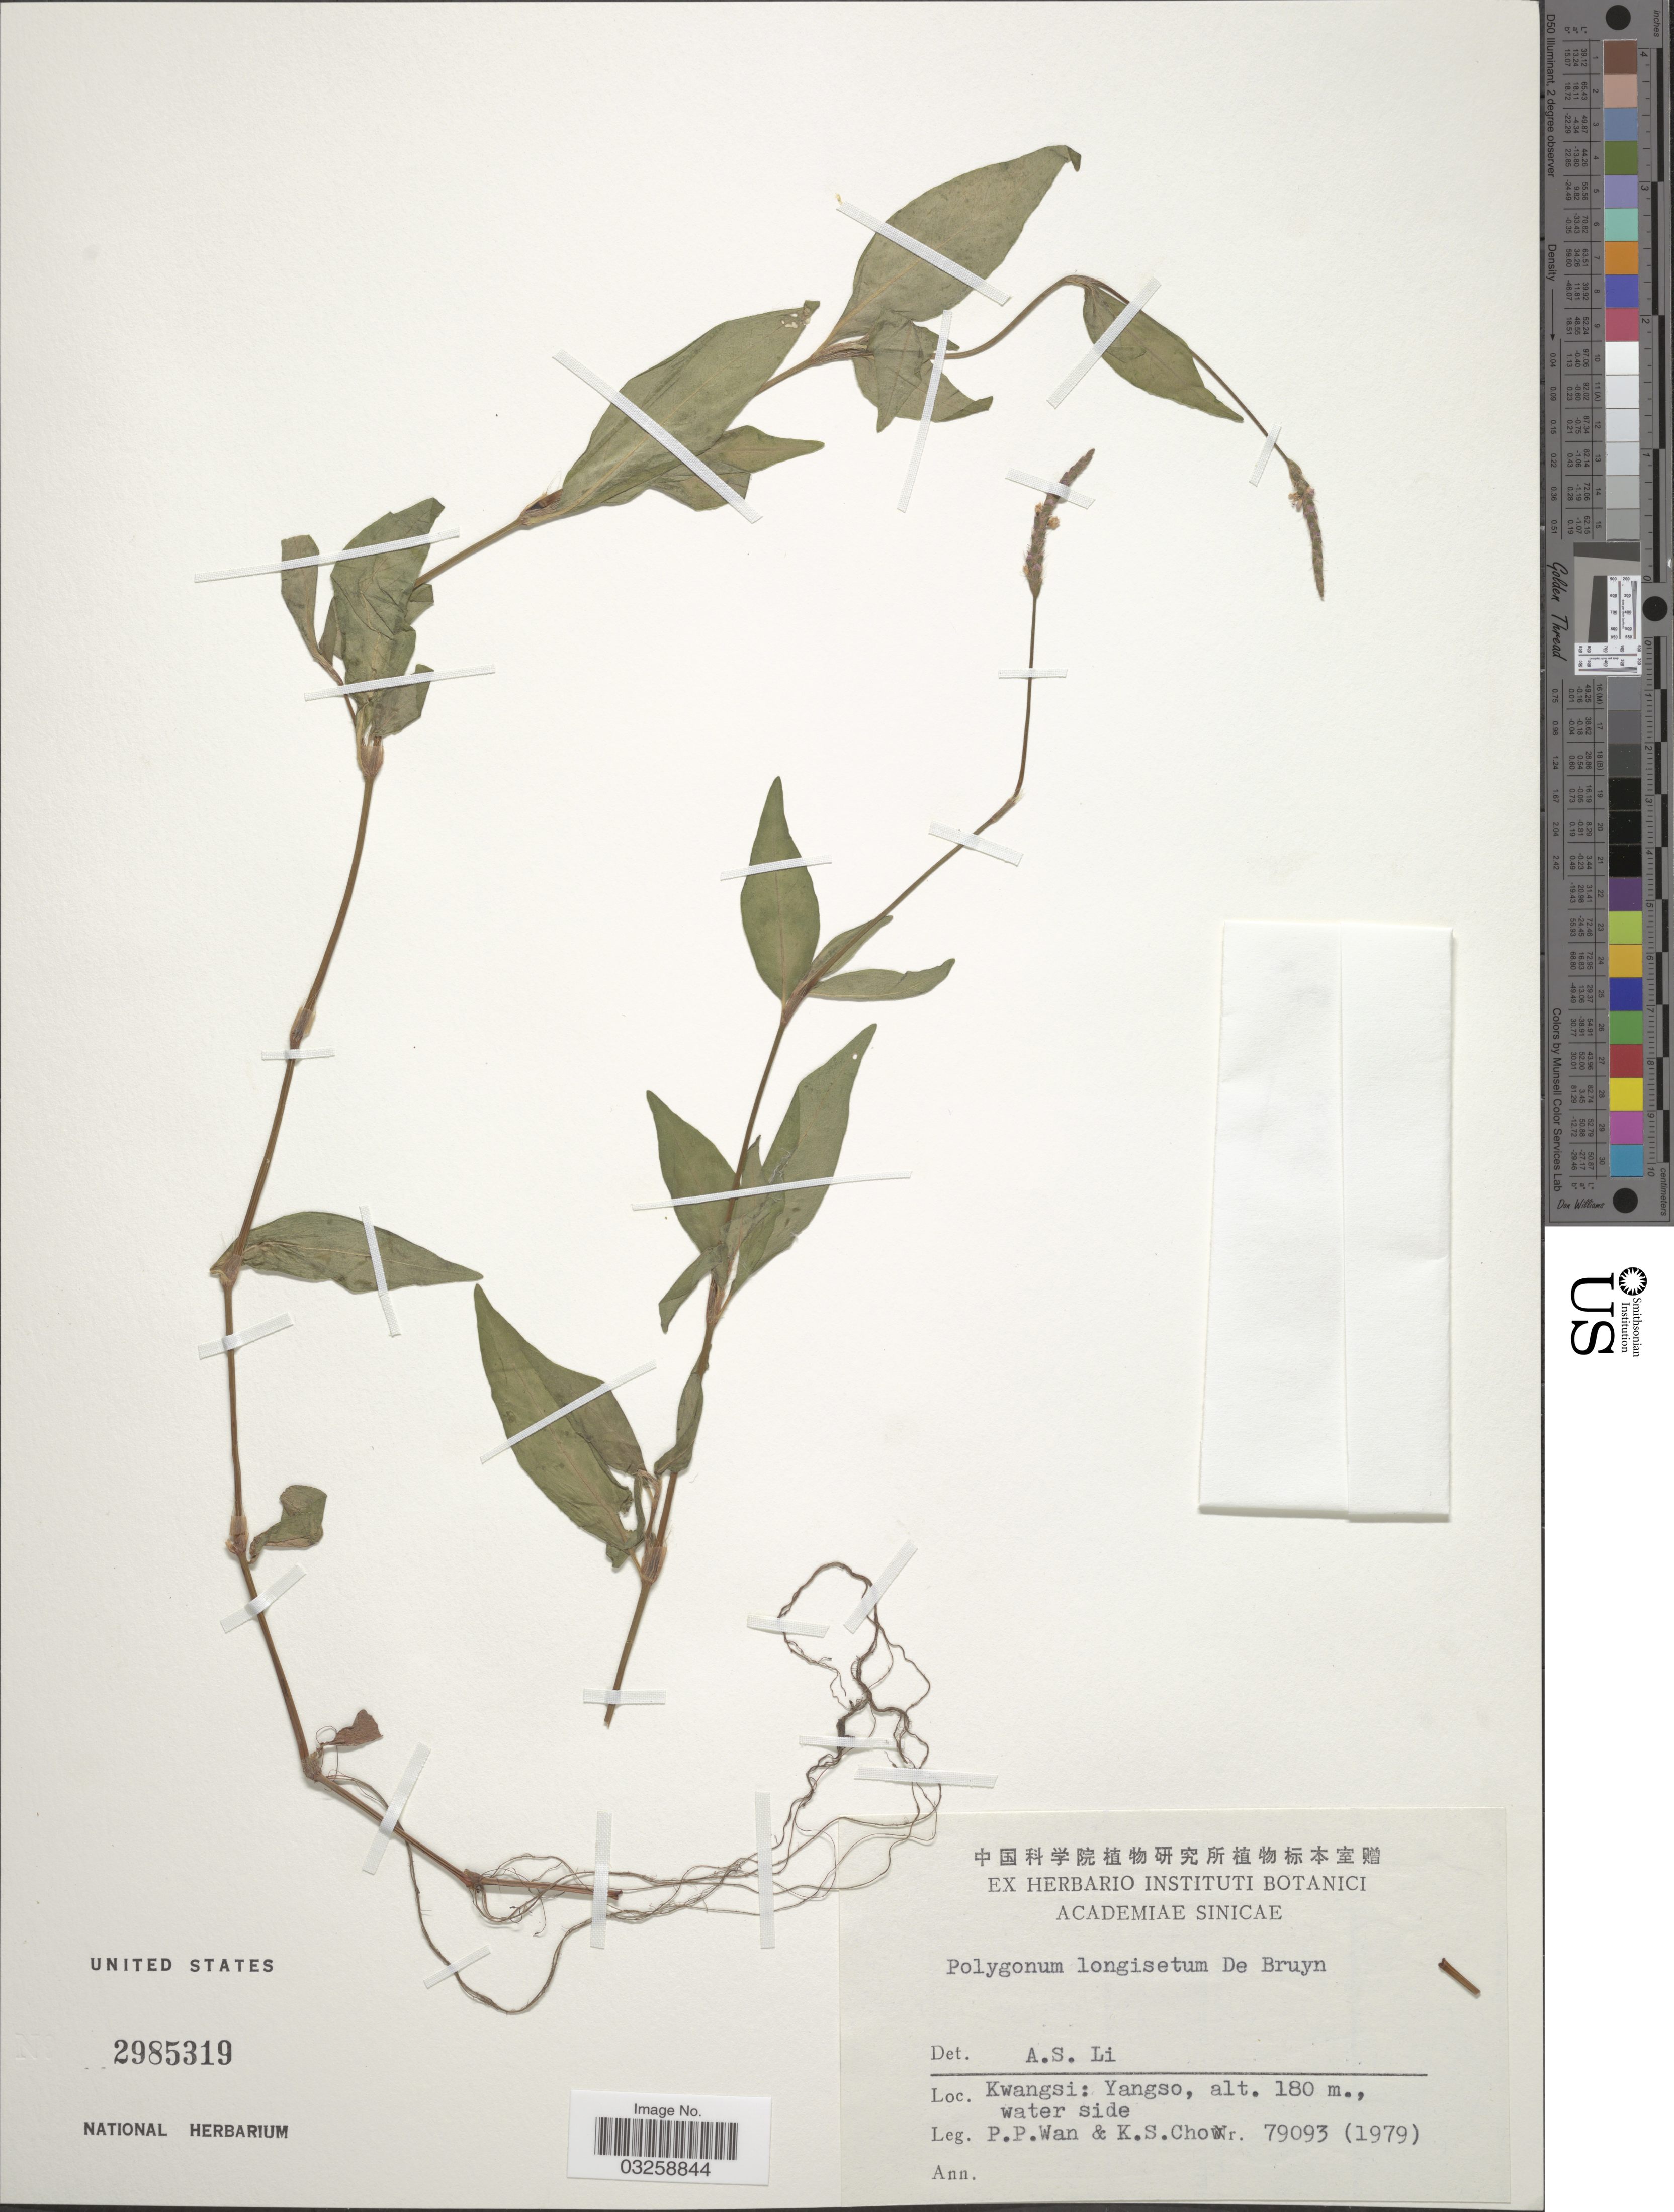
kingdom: Plantae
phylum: Tracheophyta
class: Magnoliopsida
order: Caryophyllales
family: Polygonaceae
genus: Polygonum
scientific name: Polygonum longisetum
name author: Bruijn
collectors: P. Wan & K. S. Chow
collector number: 79093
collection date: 1979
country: China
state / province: Guangxi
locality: Kwangsi: Yangso.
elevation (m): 180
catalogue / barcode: US 2985319